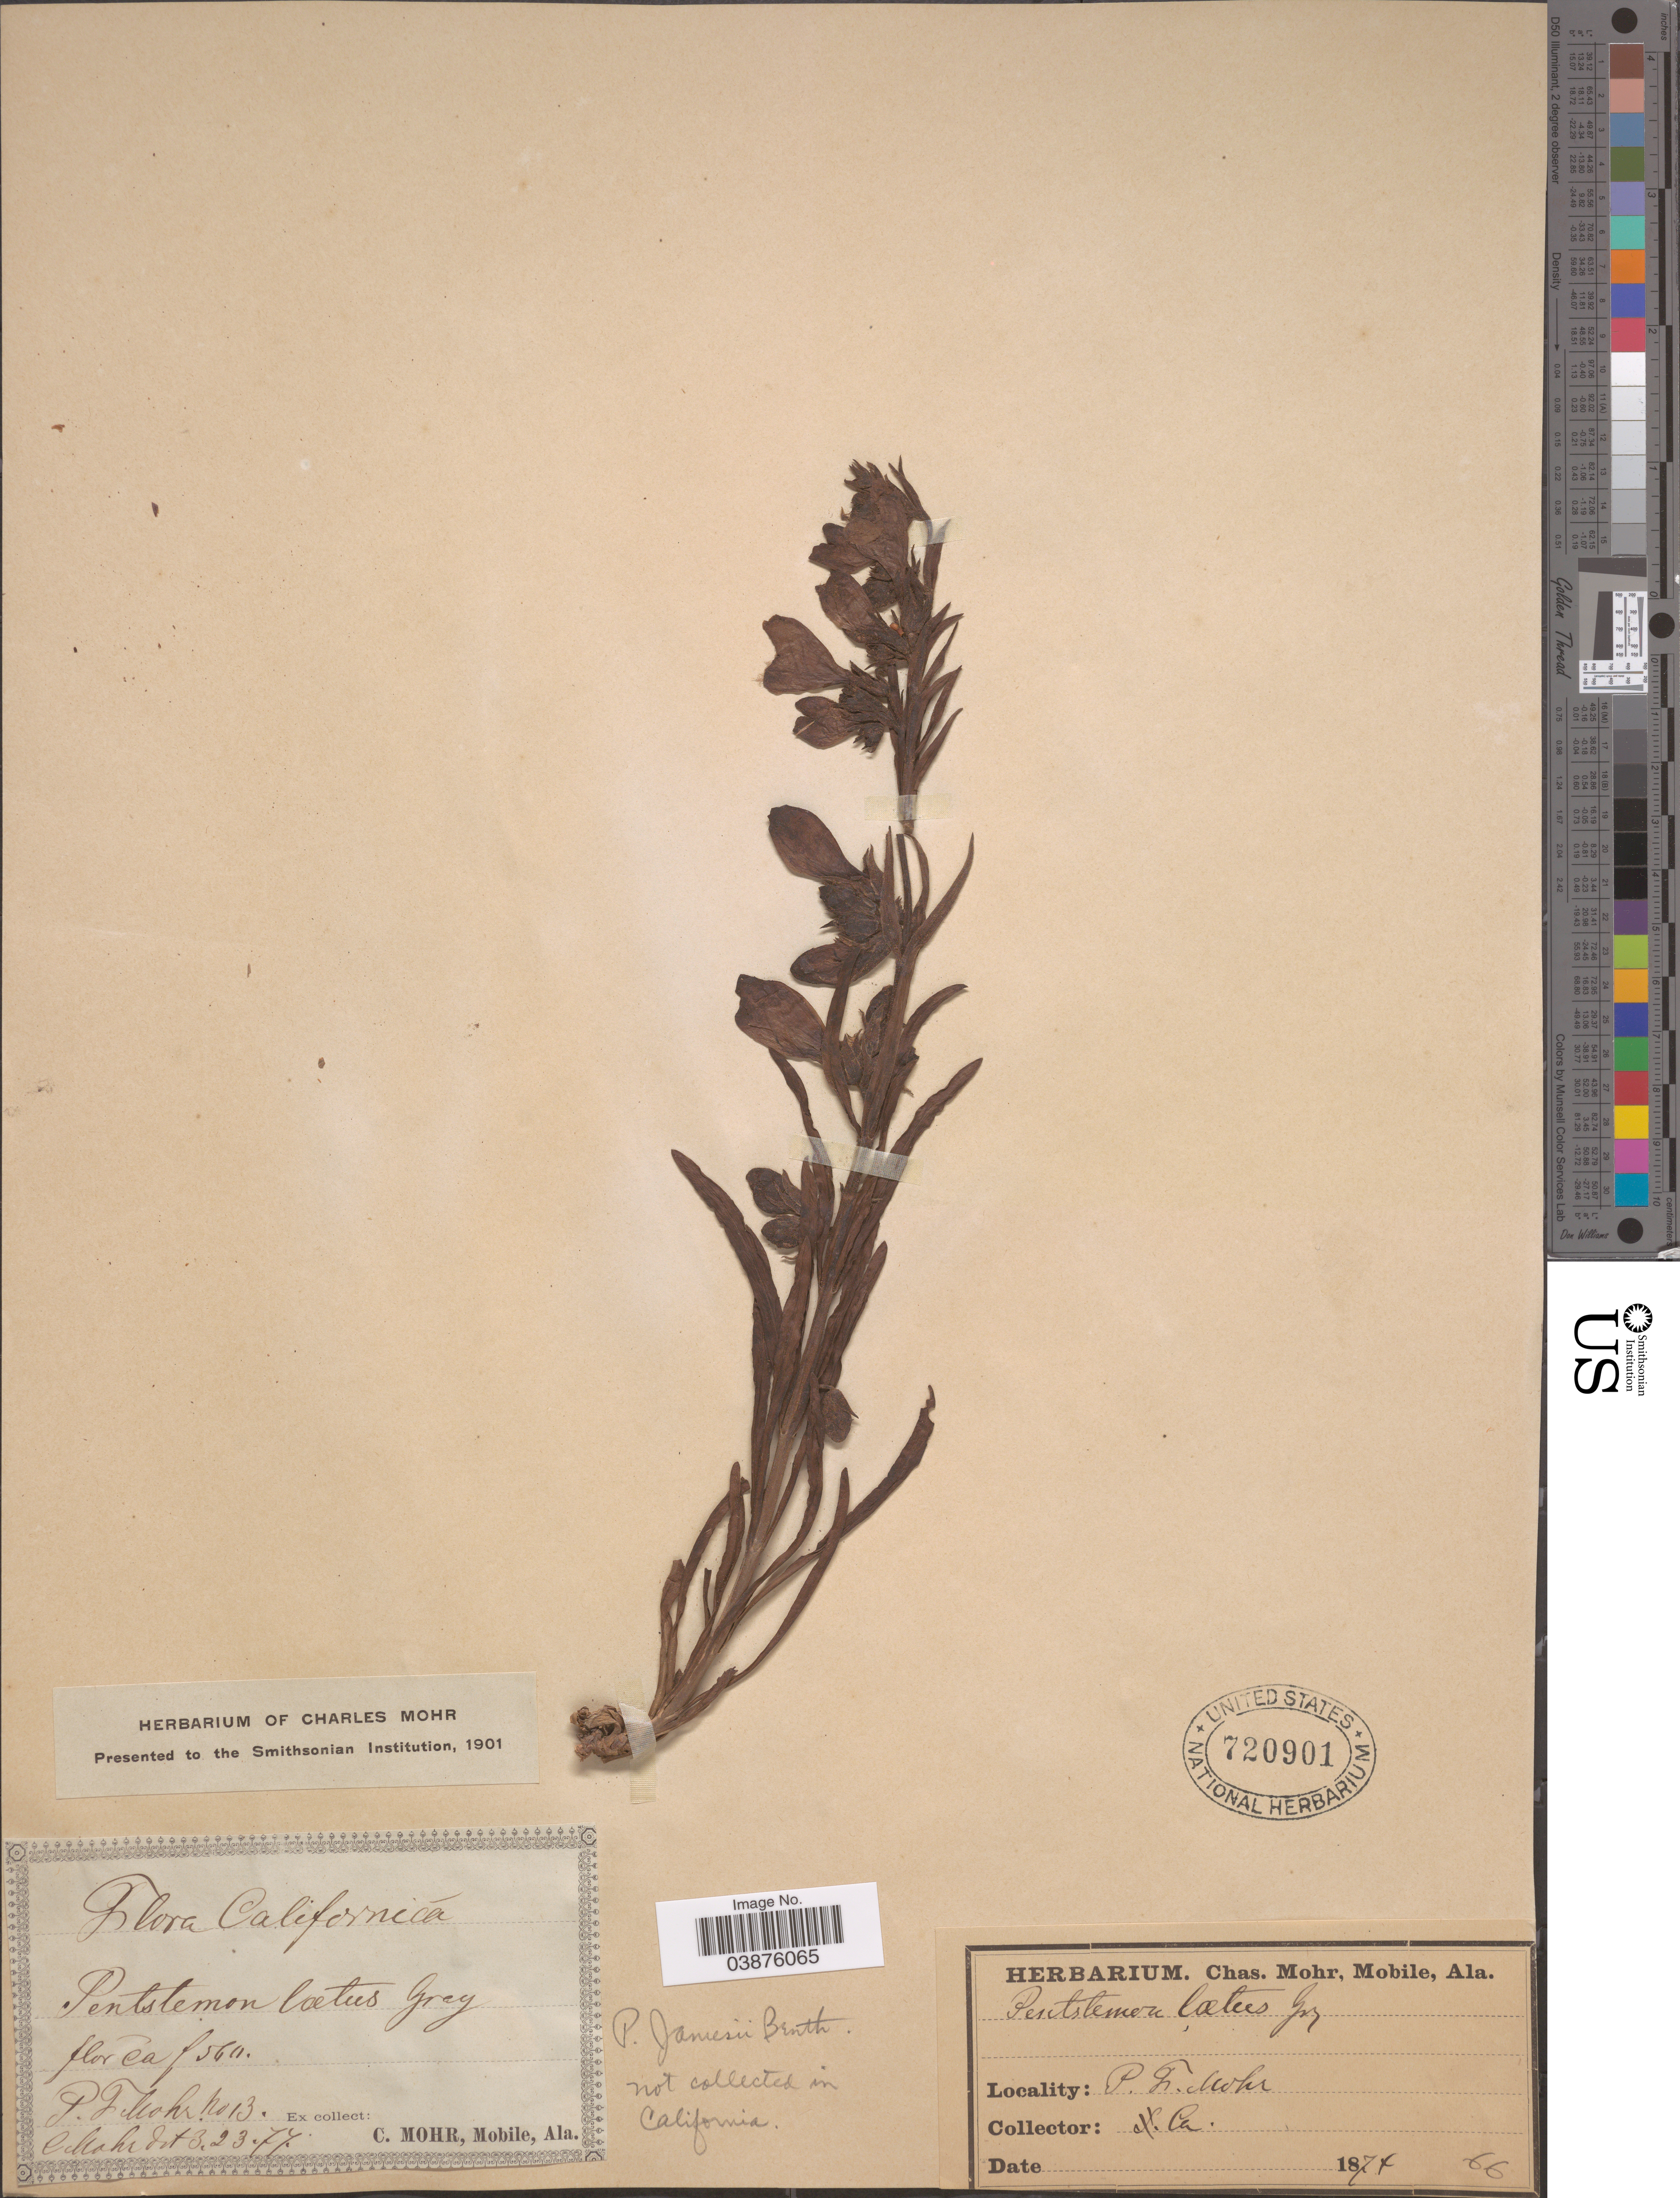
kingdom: Plantae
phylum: Tracheophyta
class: Magnoliopsida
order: Lamiales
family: Plantaginaceae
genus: Penstemon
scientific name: Penstemon jamesii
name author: Benth.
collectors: P. F. Mohr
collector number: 13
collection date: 1877-10-03/1877-10-23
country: United States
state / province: California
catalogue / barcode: US 720901